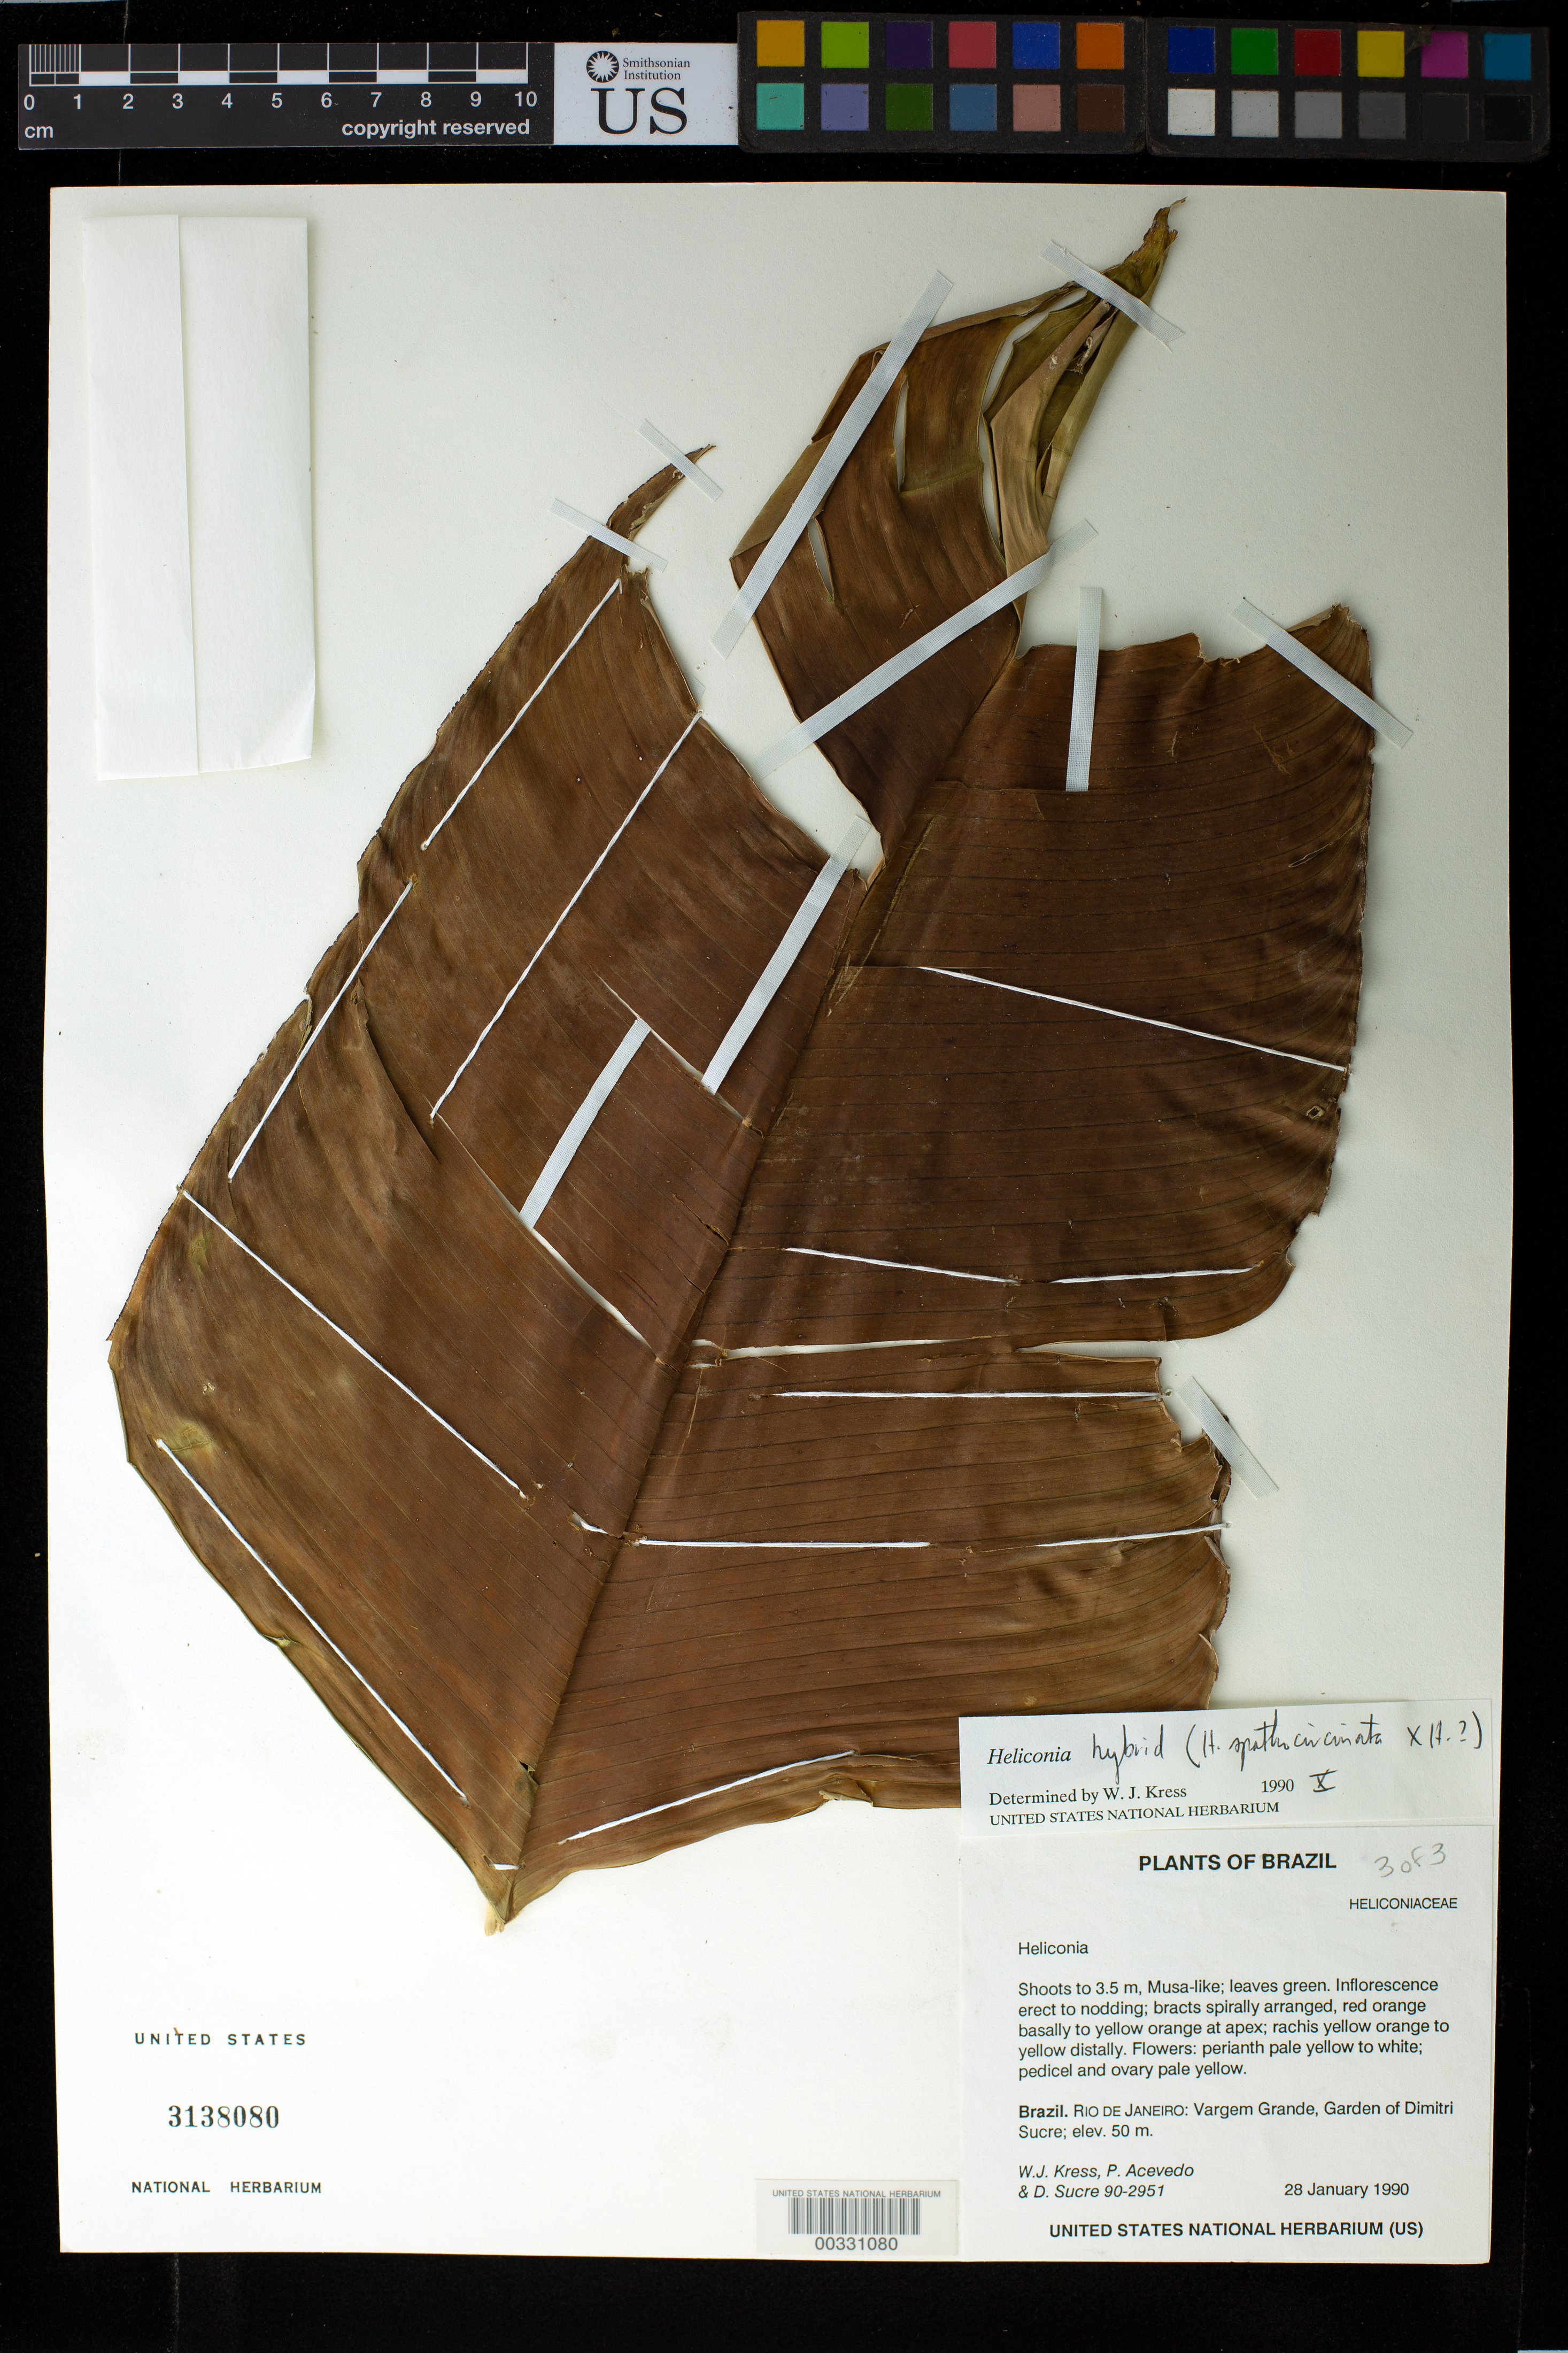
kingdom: Plantae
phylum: Tracheophyta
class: Liliopsida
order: Zingiberales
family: Heliconiaceae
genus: Heliconia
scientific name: Heliconia sp.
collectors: W. J. Kress, P. Acevedo-Rodr. & D. Sucre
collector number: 90-2951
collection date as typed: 28 Jan 1990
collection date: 1990-01-28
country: Brazil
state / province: Rio de Janeiro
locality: Vargem grande, garden of dimitri sucre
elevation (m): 50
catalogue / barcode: US 3138080